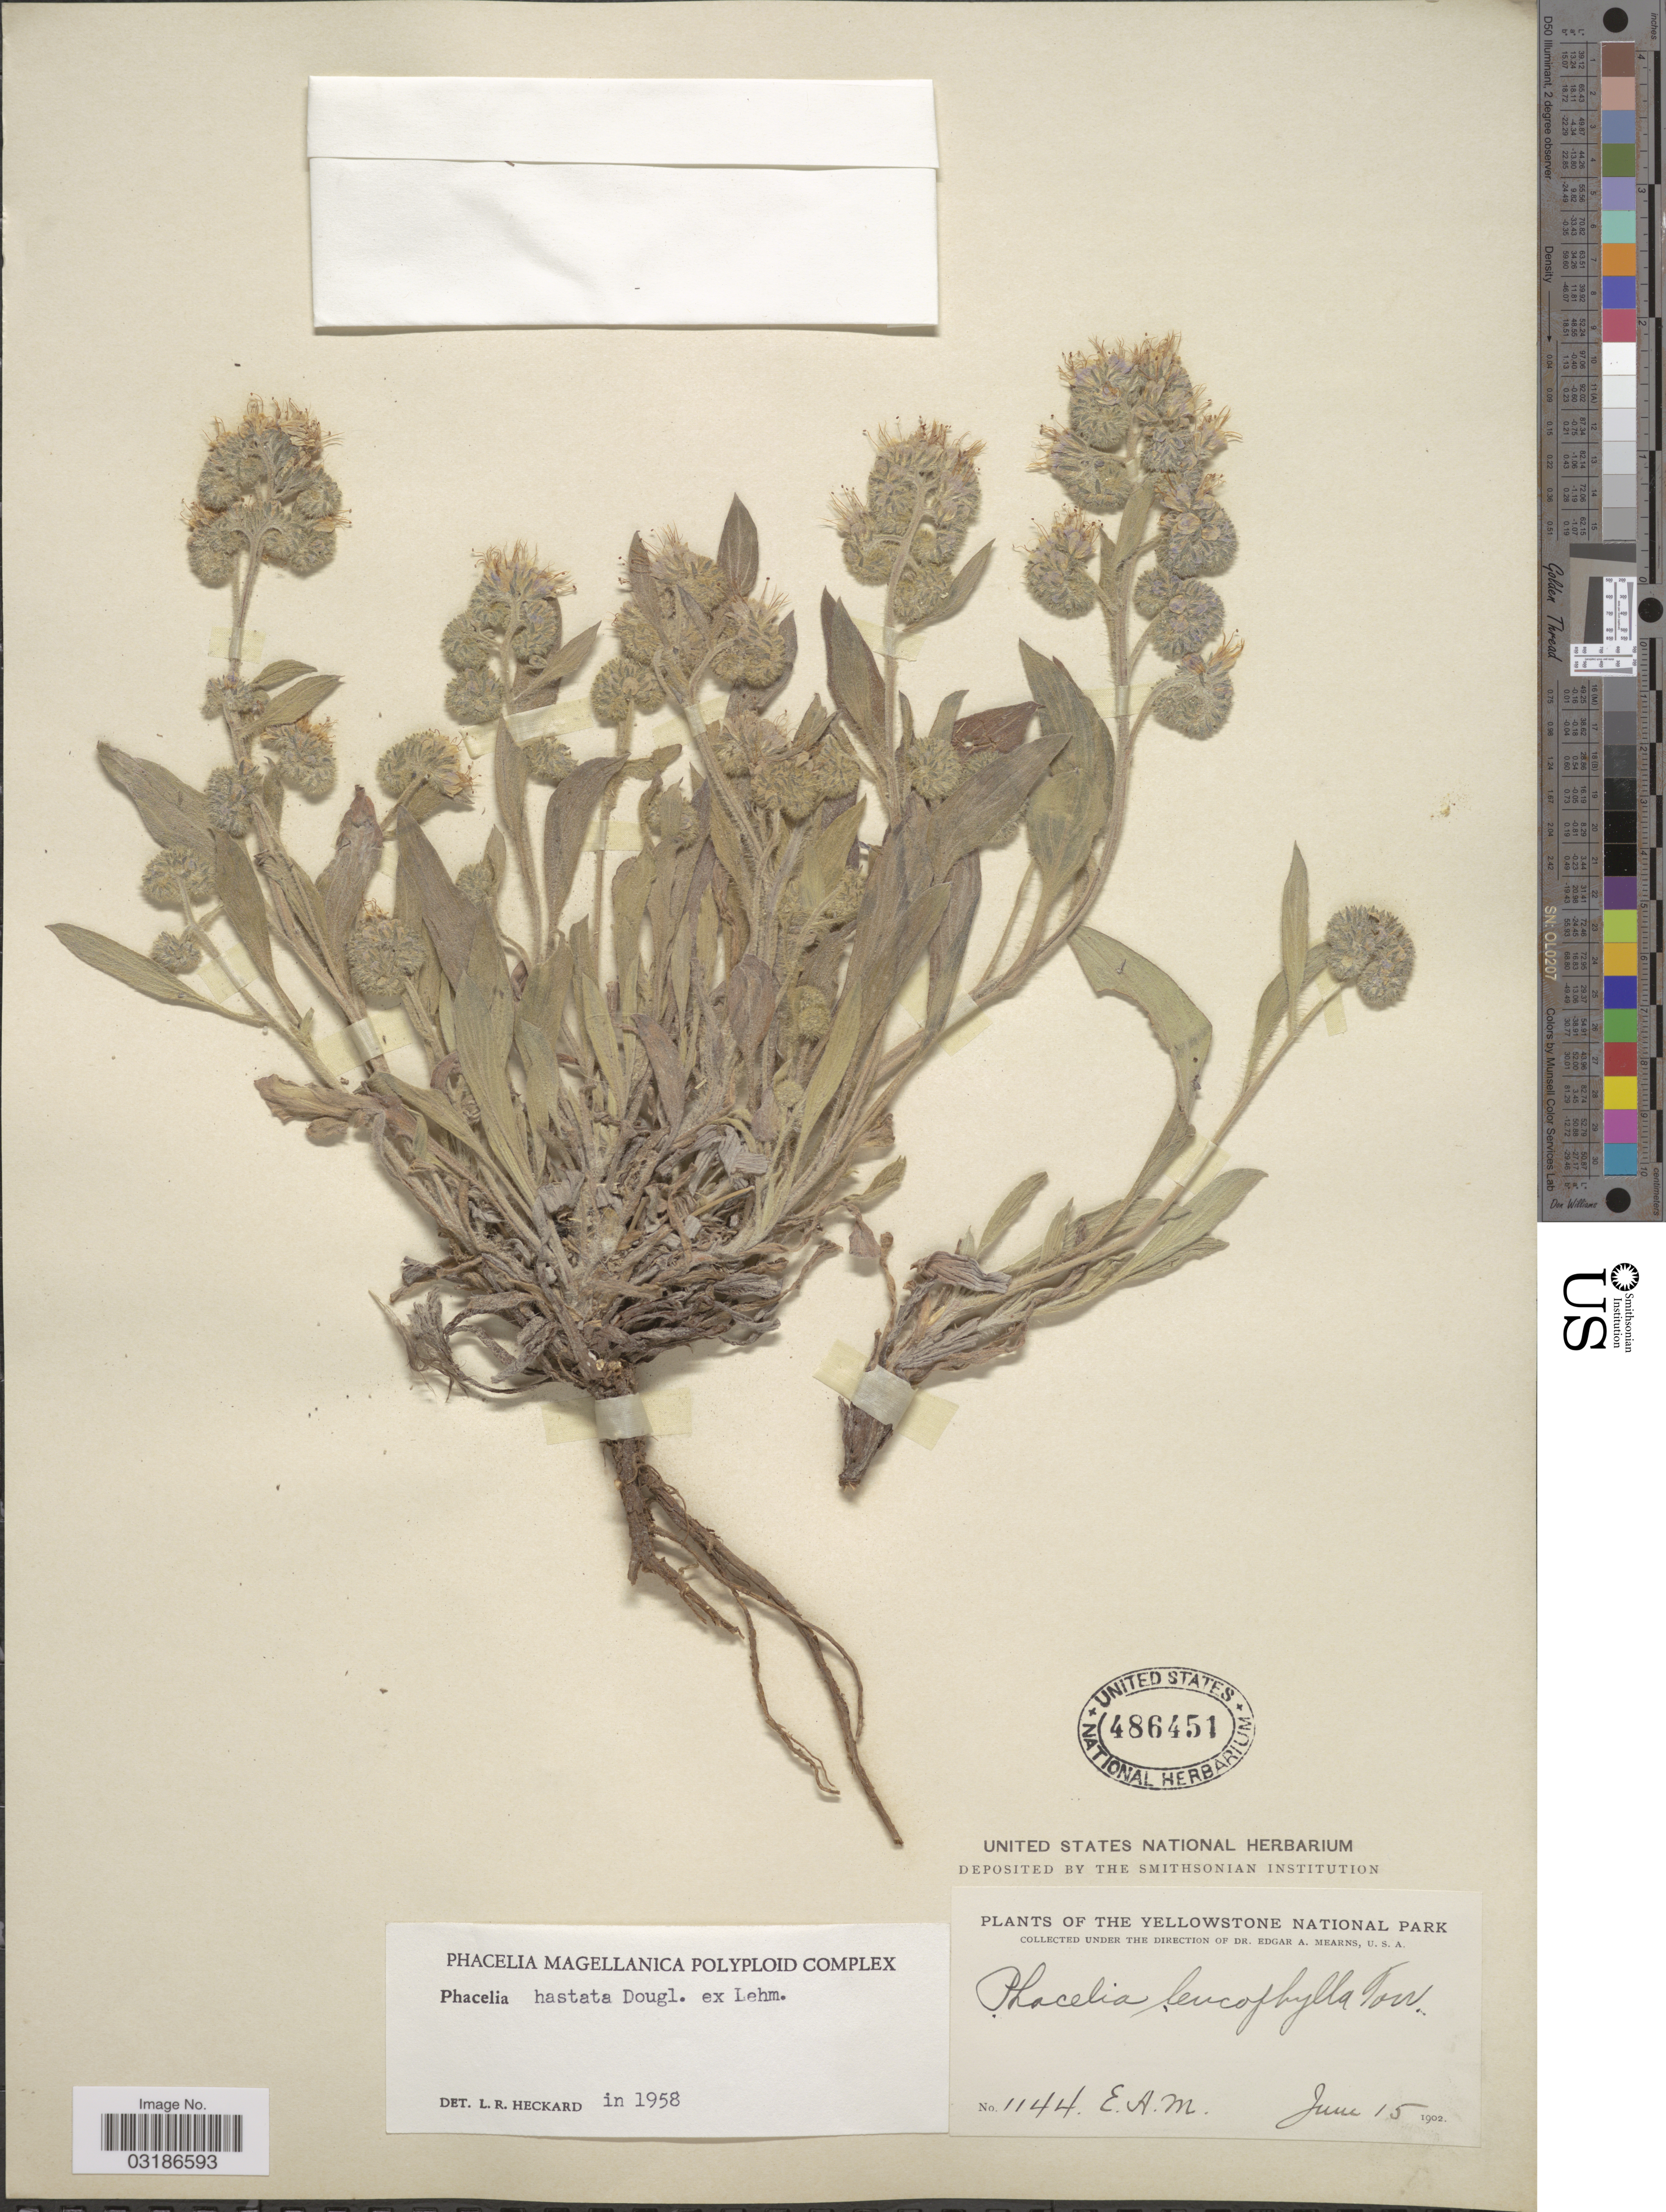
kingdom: Plantae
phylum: Tracheophyta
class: Magnoliopsida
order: Boraginales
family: Hydrophyllaceae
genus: Phacelia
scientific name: Phacelia hastata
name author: Douglas ex Lehm.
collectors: E. A. Mearns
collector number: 1144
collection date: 1902-06-15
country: United States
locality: The Yellowstone National Park.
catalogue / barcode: US 486451